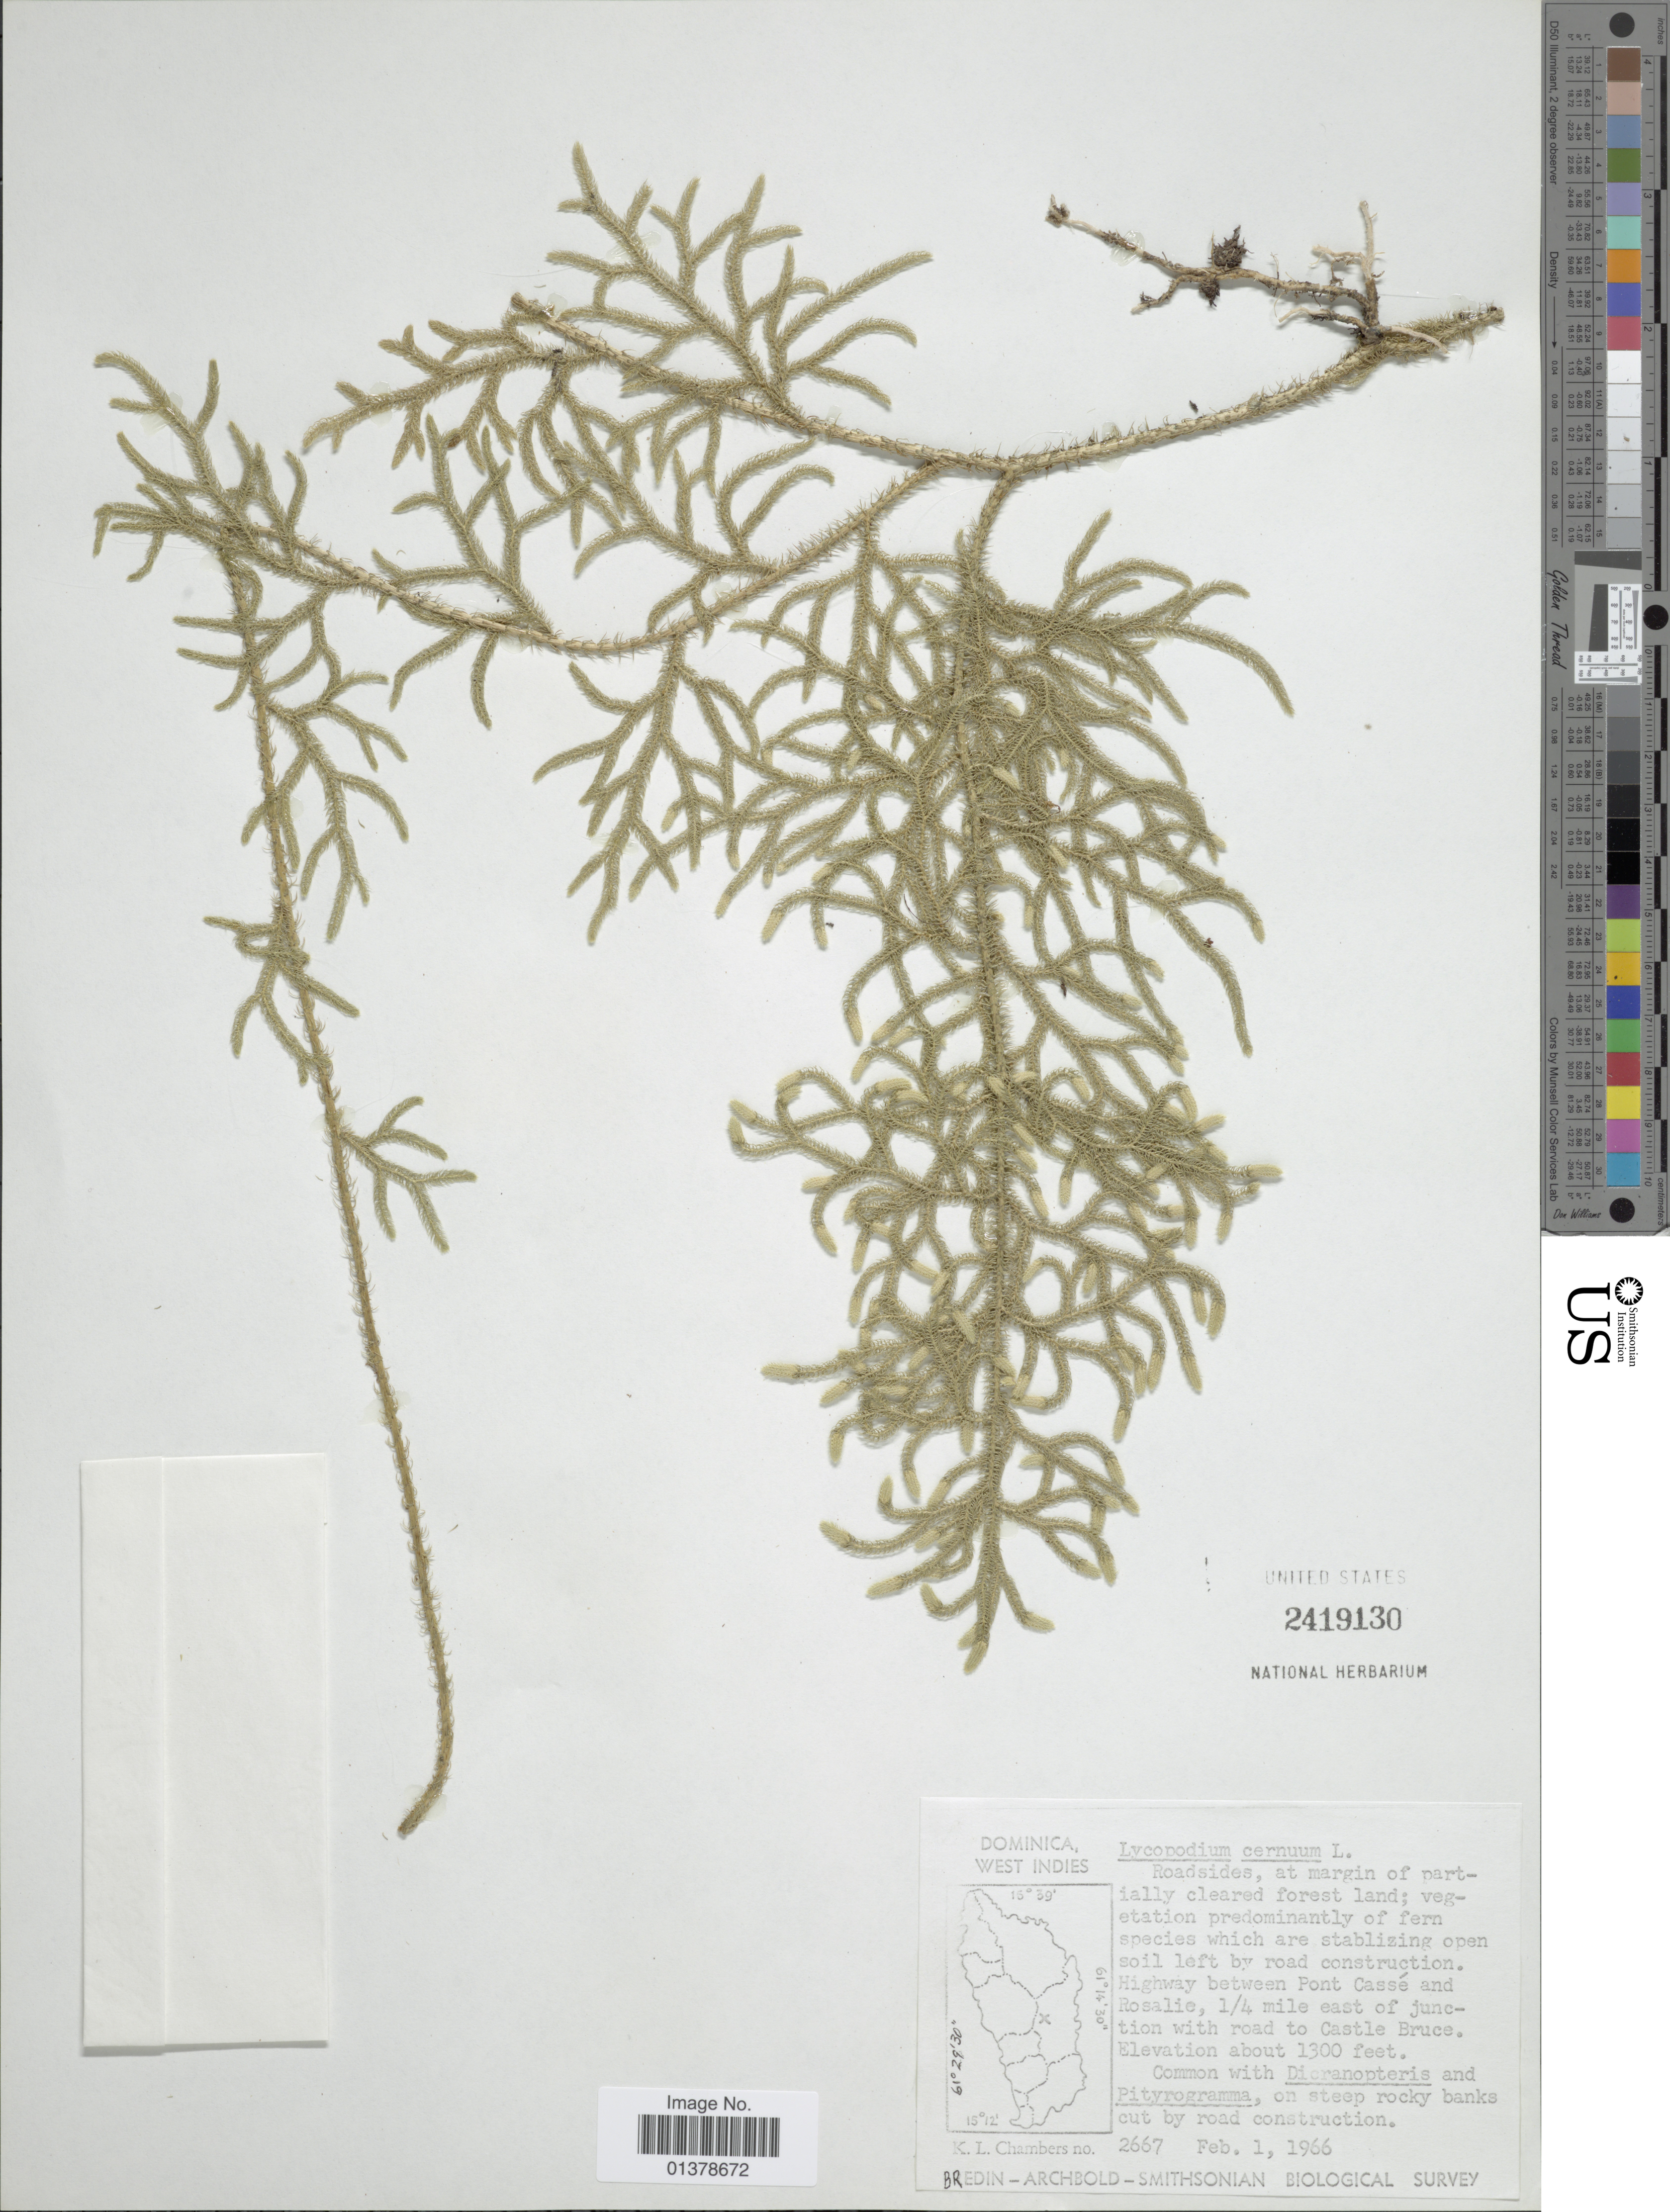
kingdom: Plantae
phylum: Tracheophyta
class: Lycopodiopsida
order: Lycopodiales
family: Lycopodiaceae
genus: Palhinhaea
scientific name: Palhinhaea cernua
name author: (L.) Vasc. & Franco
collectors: K. Chambers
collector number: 2667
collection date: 1966-02-01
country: Dominica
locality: Roadside, at margin of partially cleared forest land, Highway between Pont Cassé and Rosalie, 1/4 mile east of junction with road to Castle Bruce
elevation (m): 396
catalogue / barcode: US 2419130